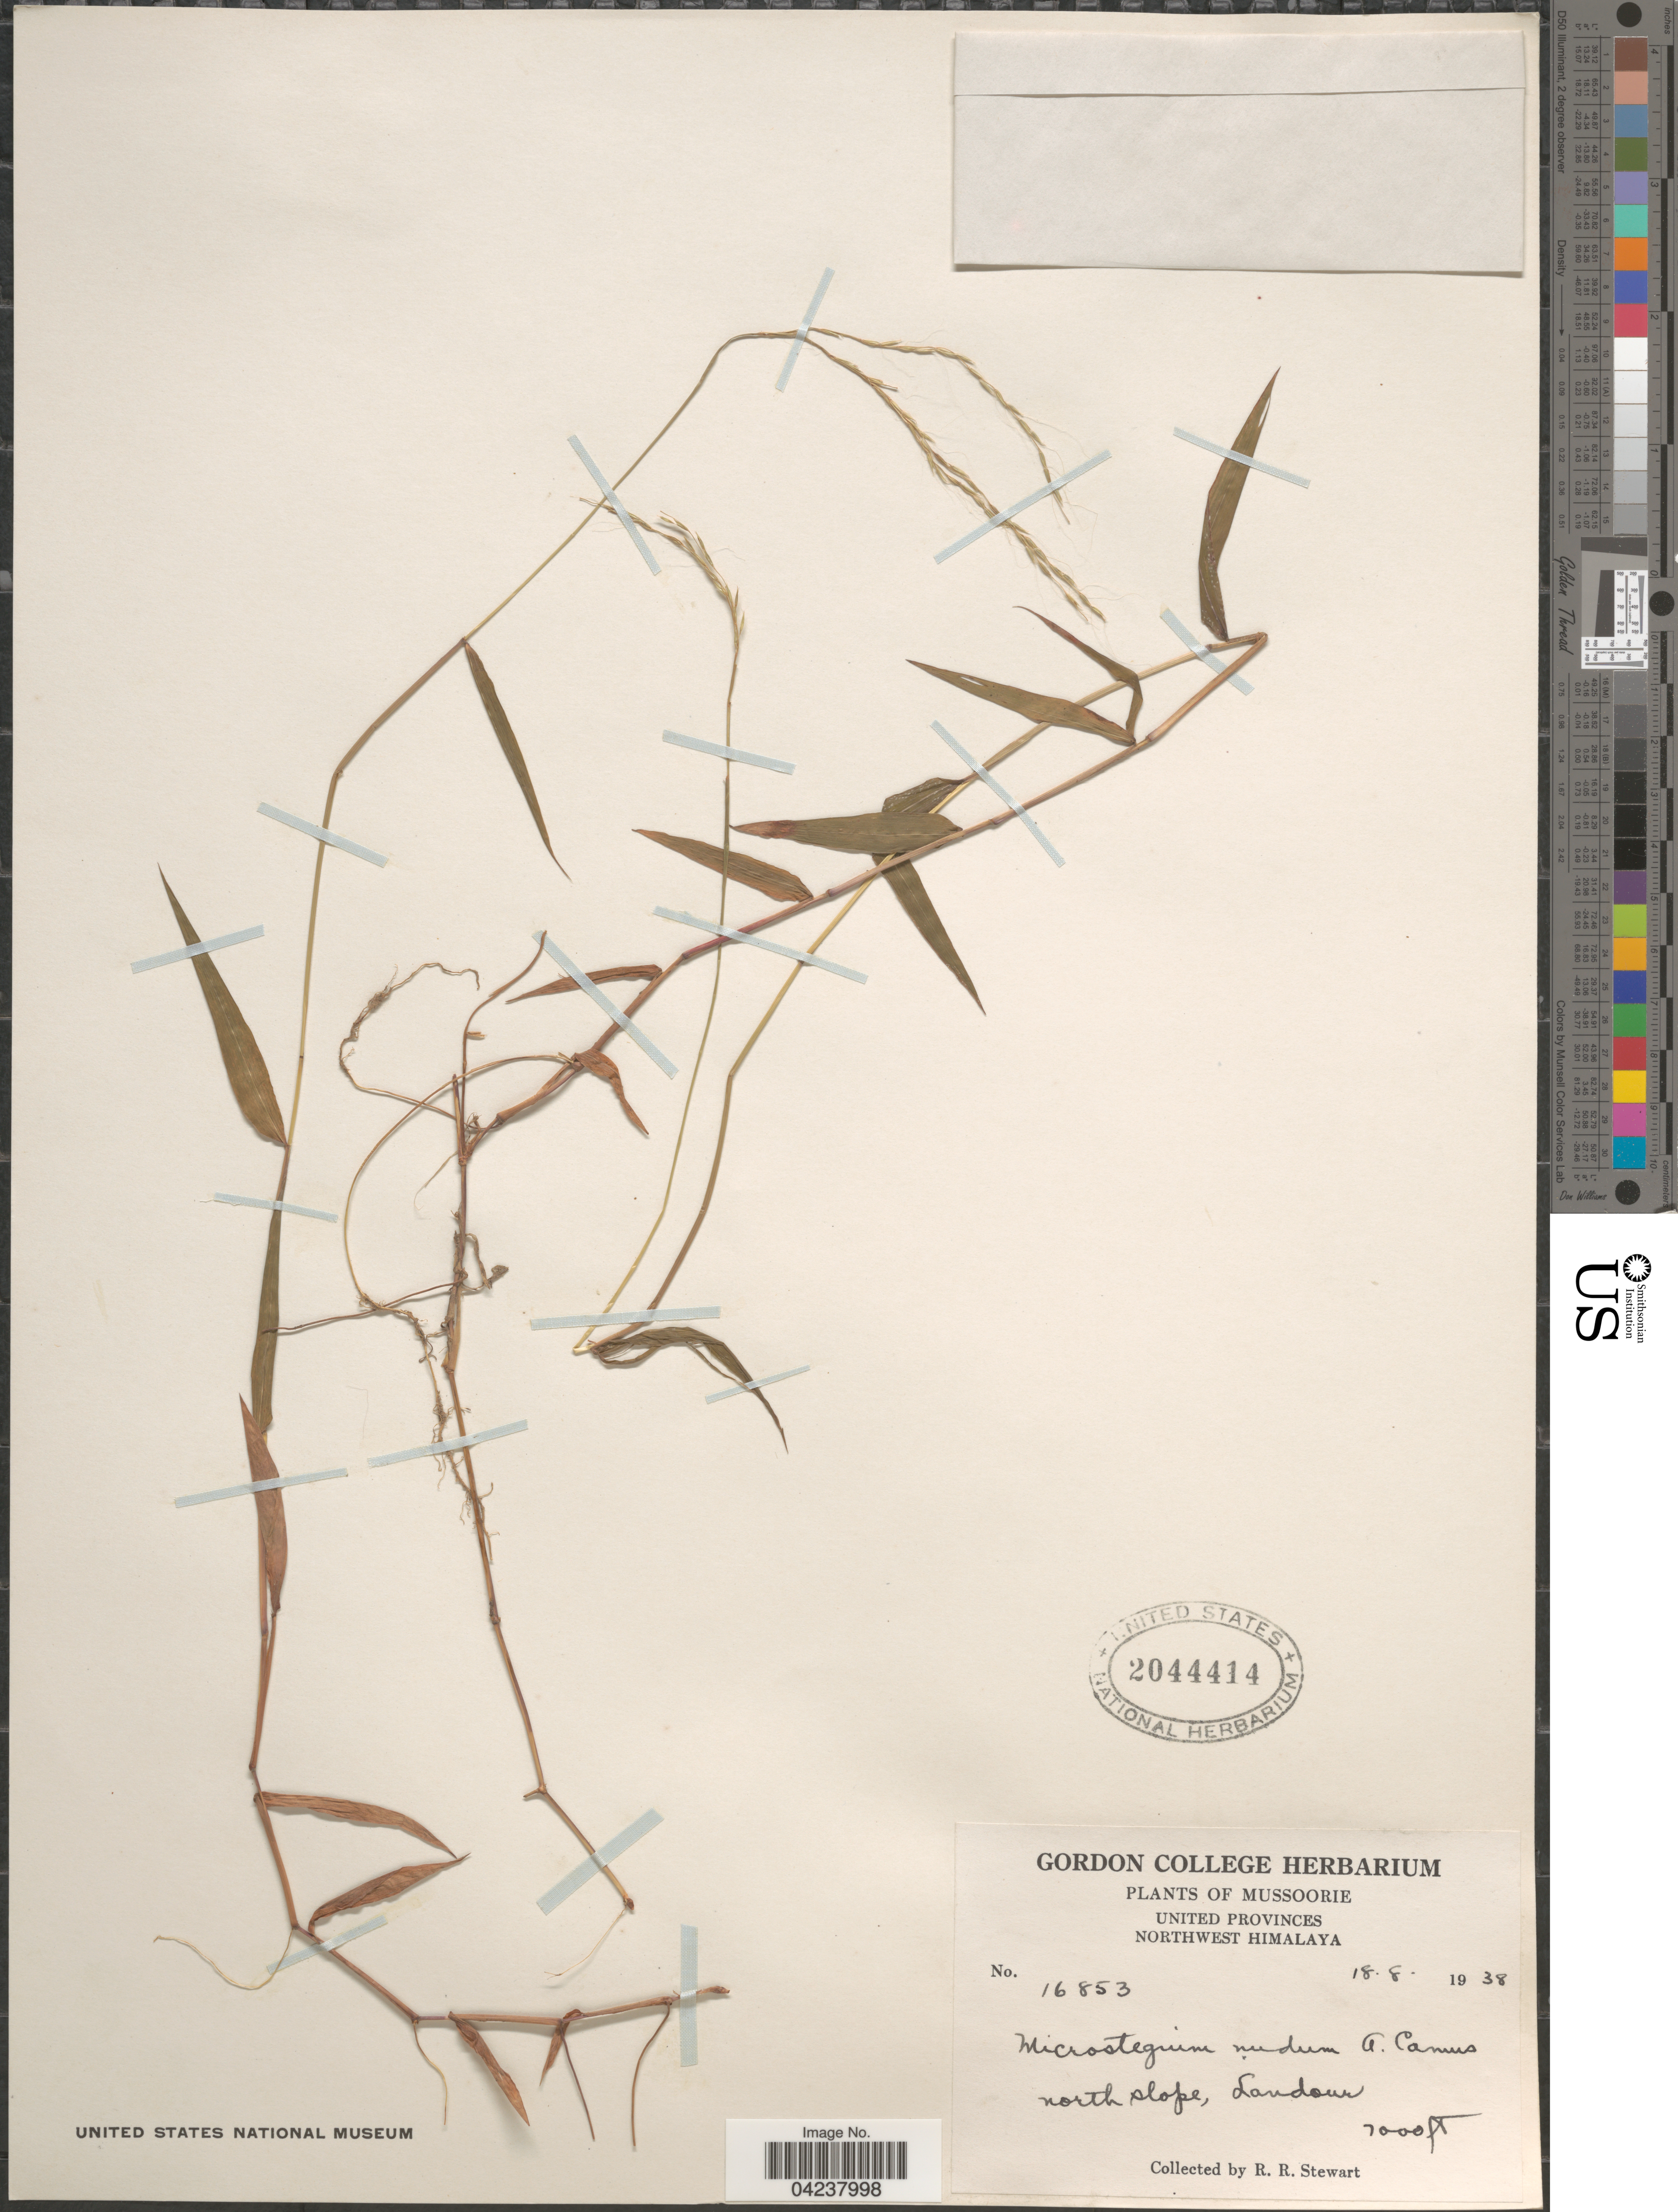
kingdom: Plantae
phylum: Tracheophyta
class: Liliopsida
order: Poales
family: Poaceae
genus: Microstegium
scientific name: Microstegium nudum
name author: (Trin.) A. Camus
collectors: R. Stewart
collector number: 16853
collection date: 1938-08-18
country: India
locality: Mussoorie. United Provinces. Northwest Himalaya. North slope, Landour.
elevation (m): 2134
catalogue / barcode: US 2044414